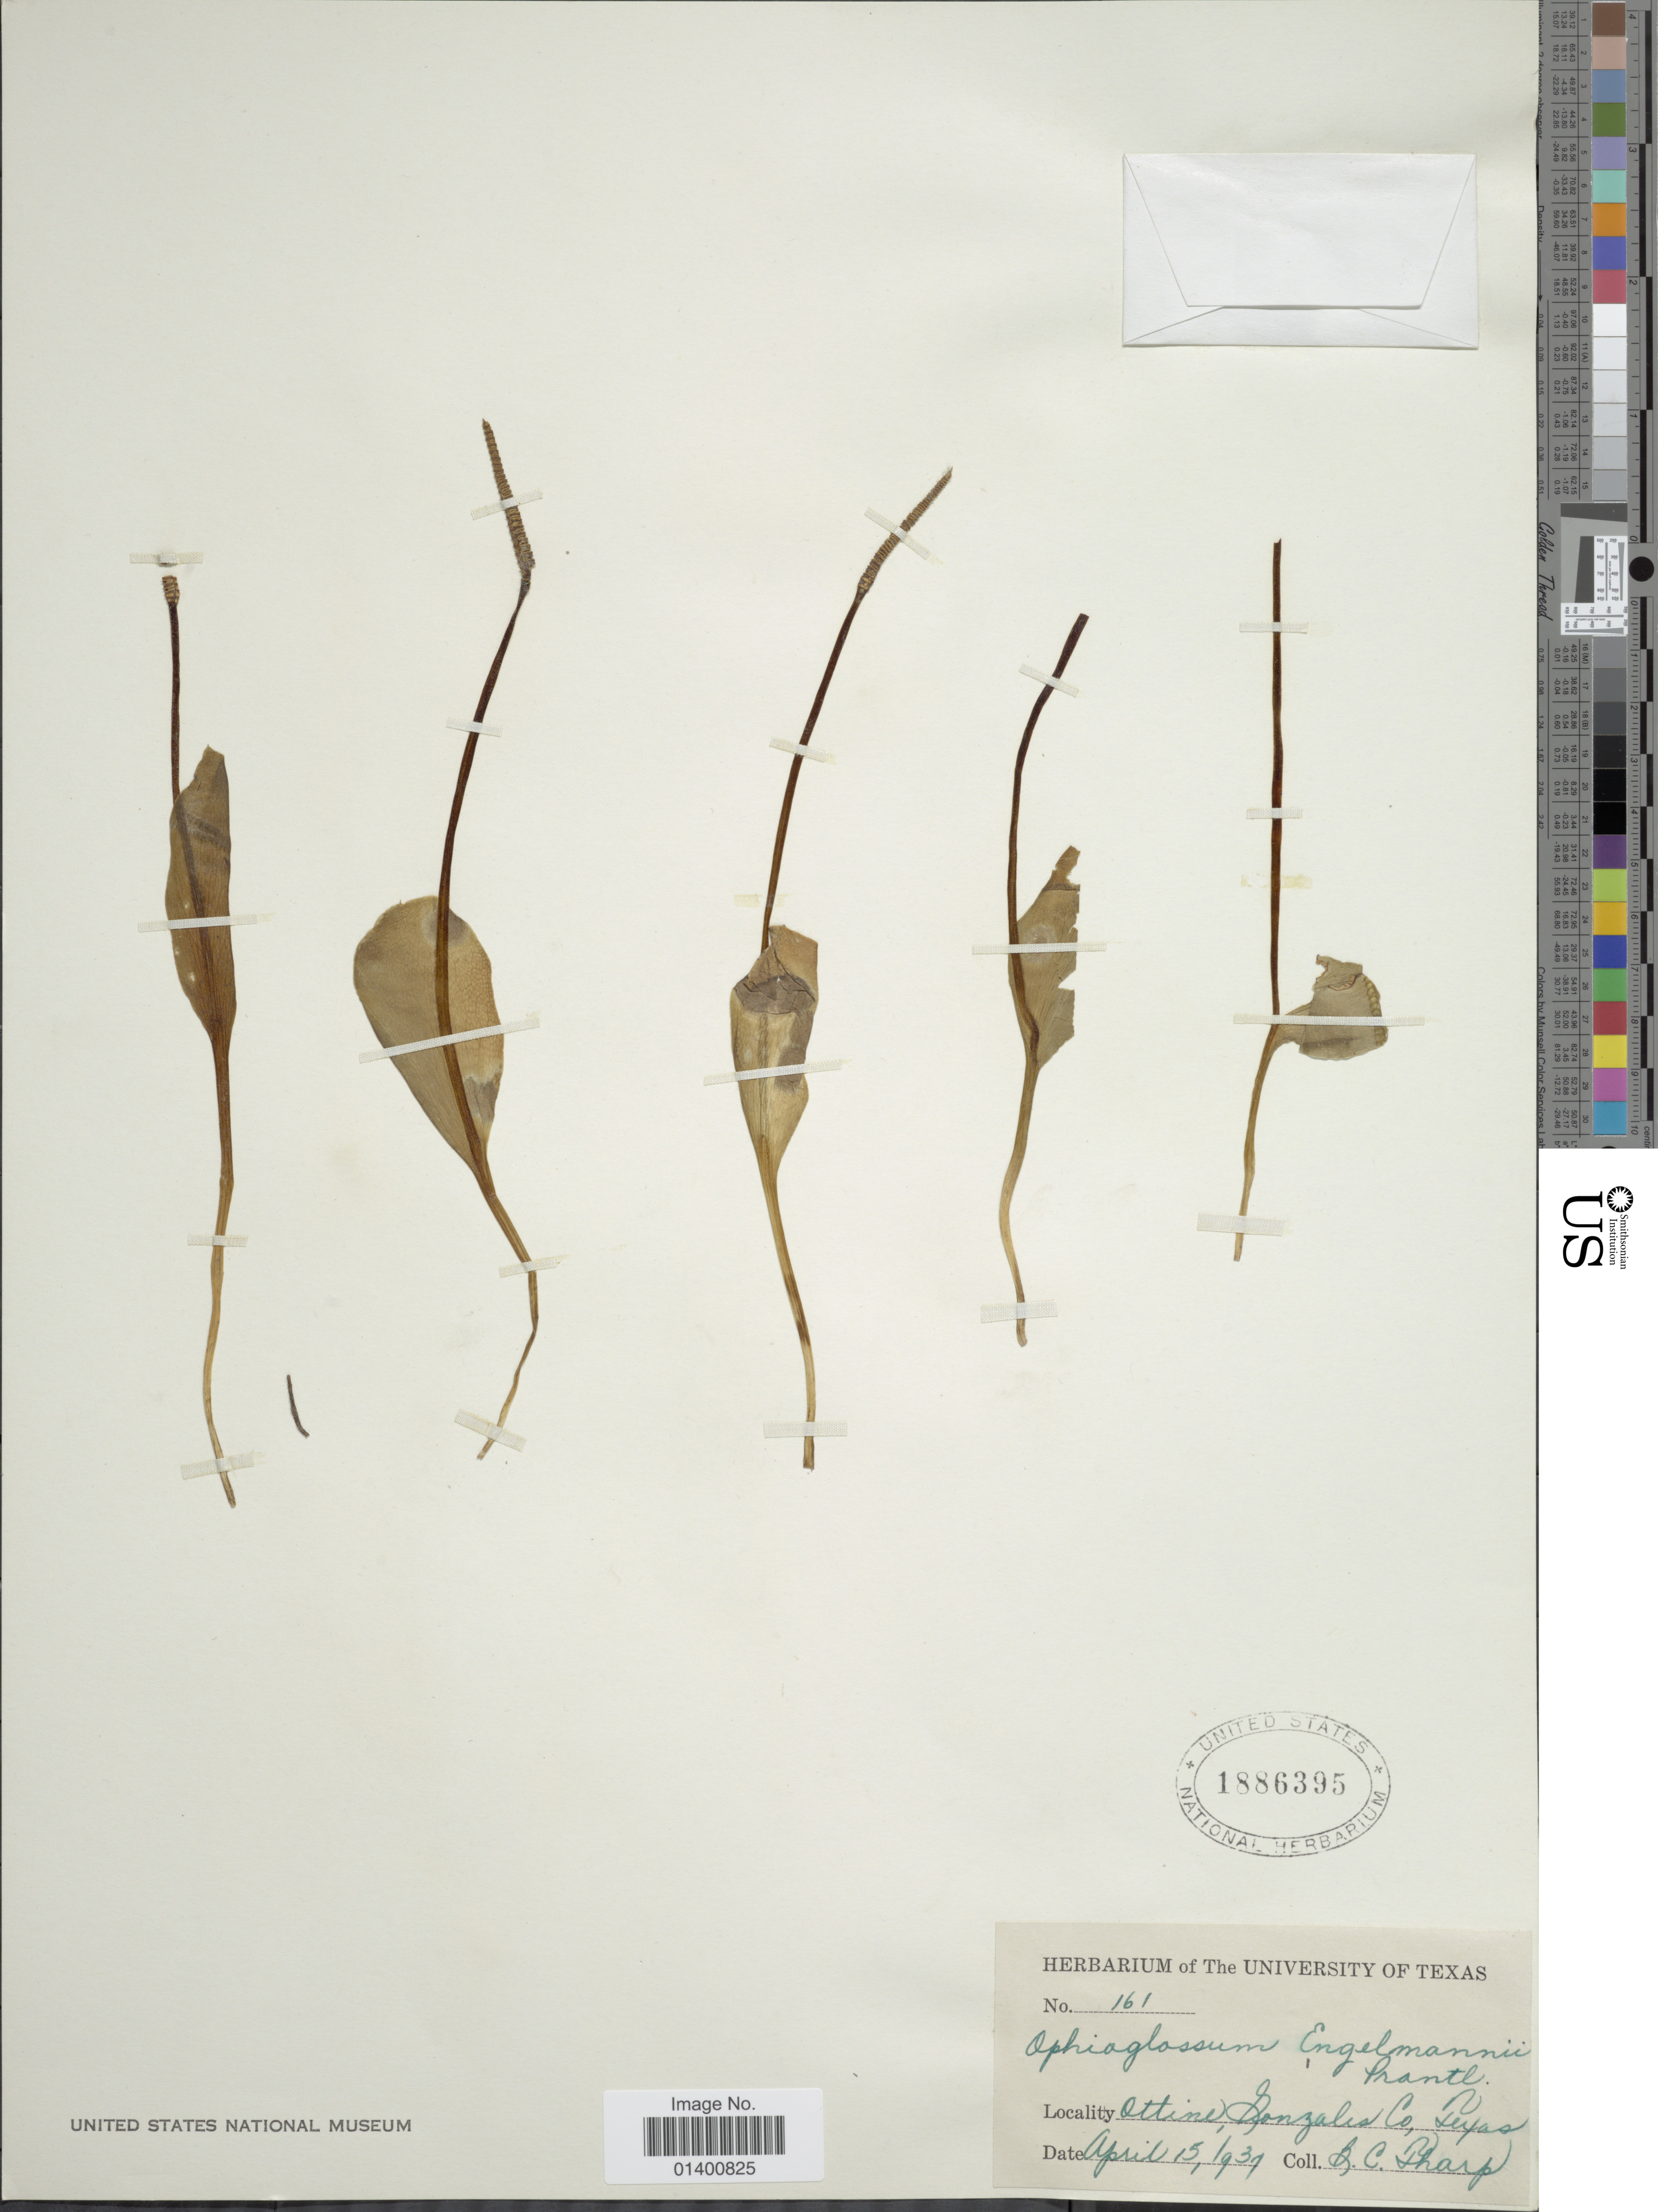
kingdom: Plantae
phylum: Tracheophyta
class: Polypodiopsida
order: Ophioglossales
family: Ophioglossaceae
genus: Ophioglossum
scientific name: Ophioglossum engelmannii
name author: Prantl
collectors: B. C. Tharp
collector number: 161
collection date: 1939-04-15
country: United States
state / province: Texas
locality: Ottine, Gonzales Co.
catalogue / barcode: US 1886395